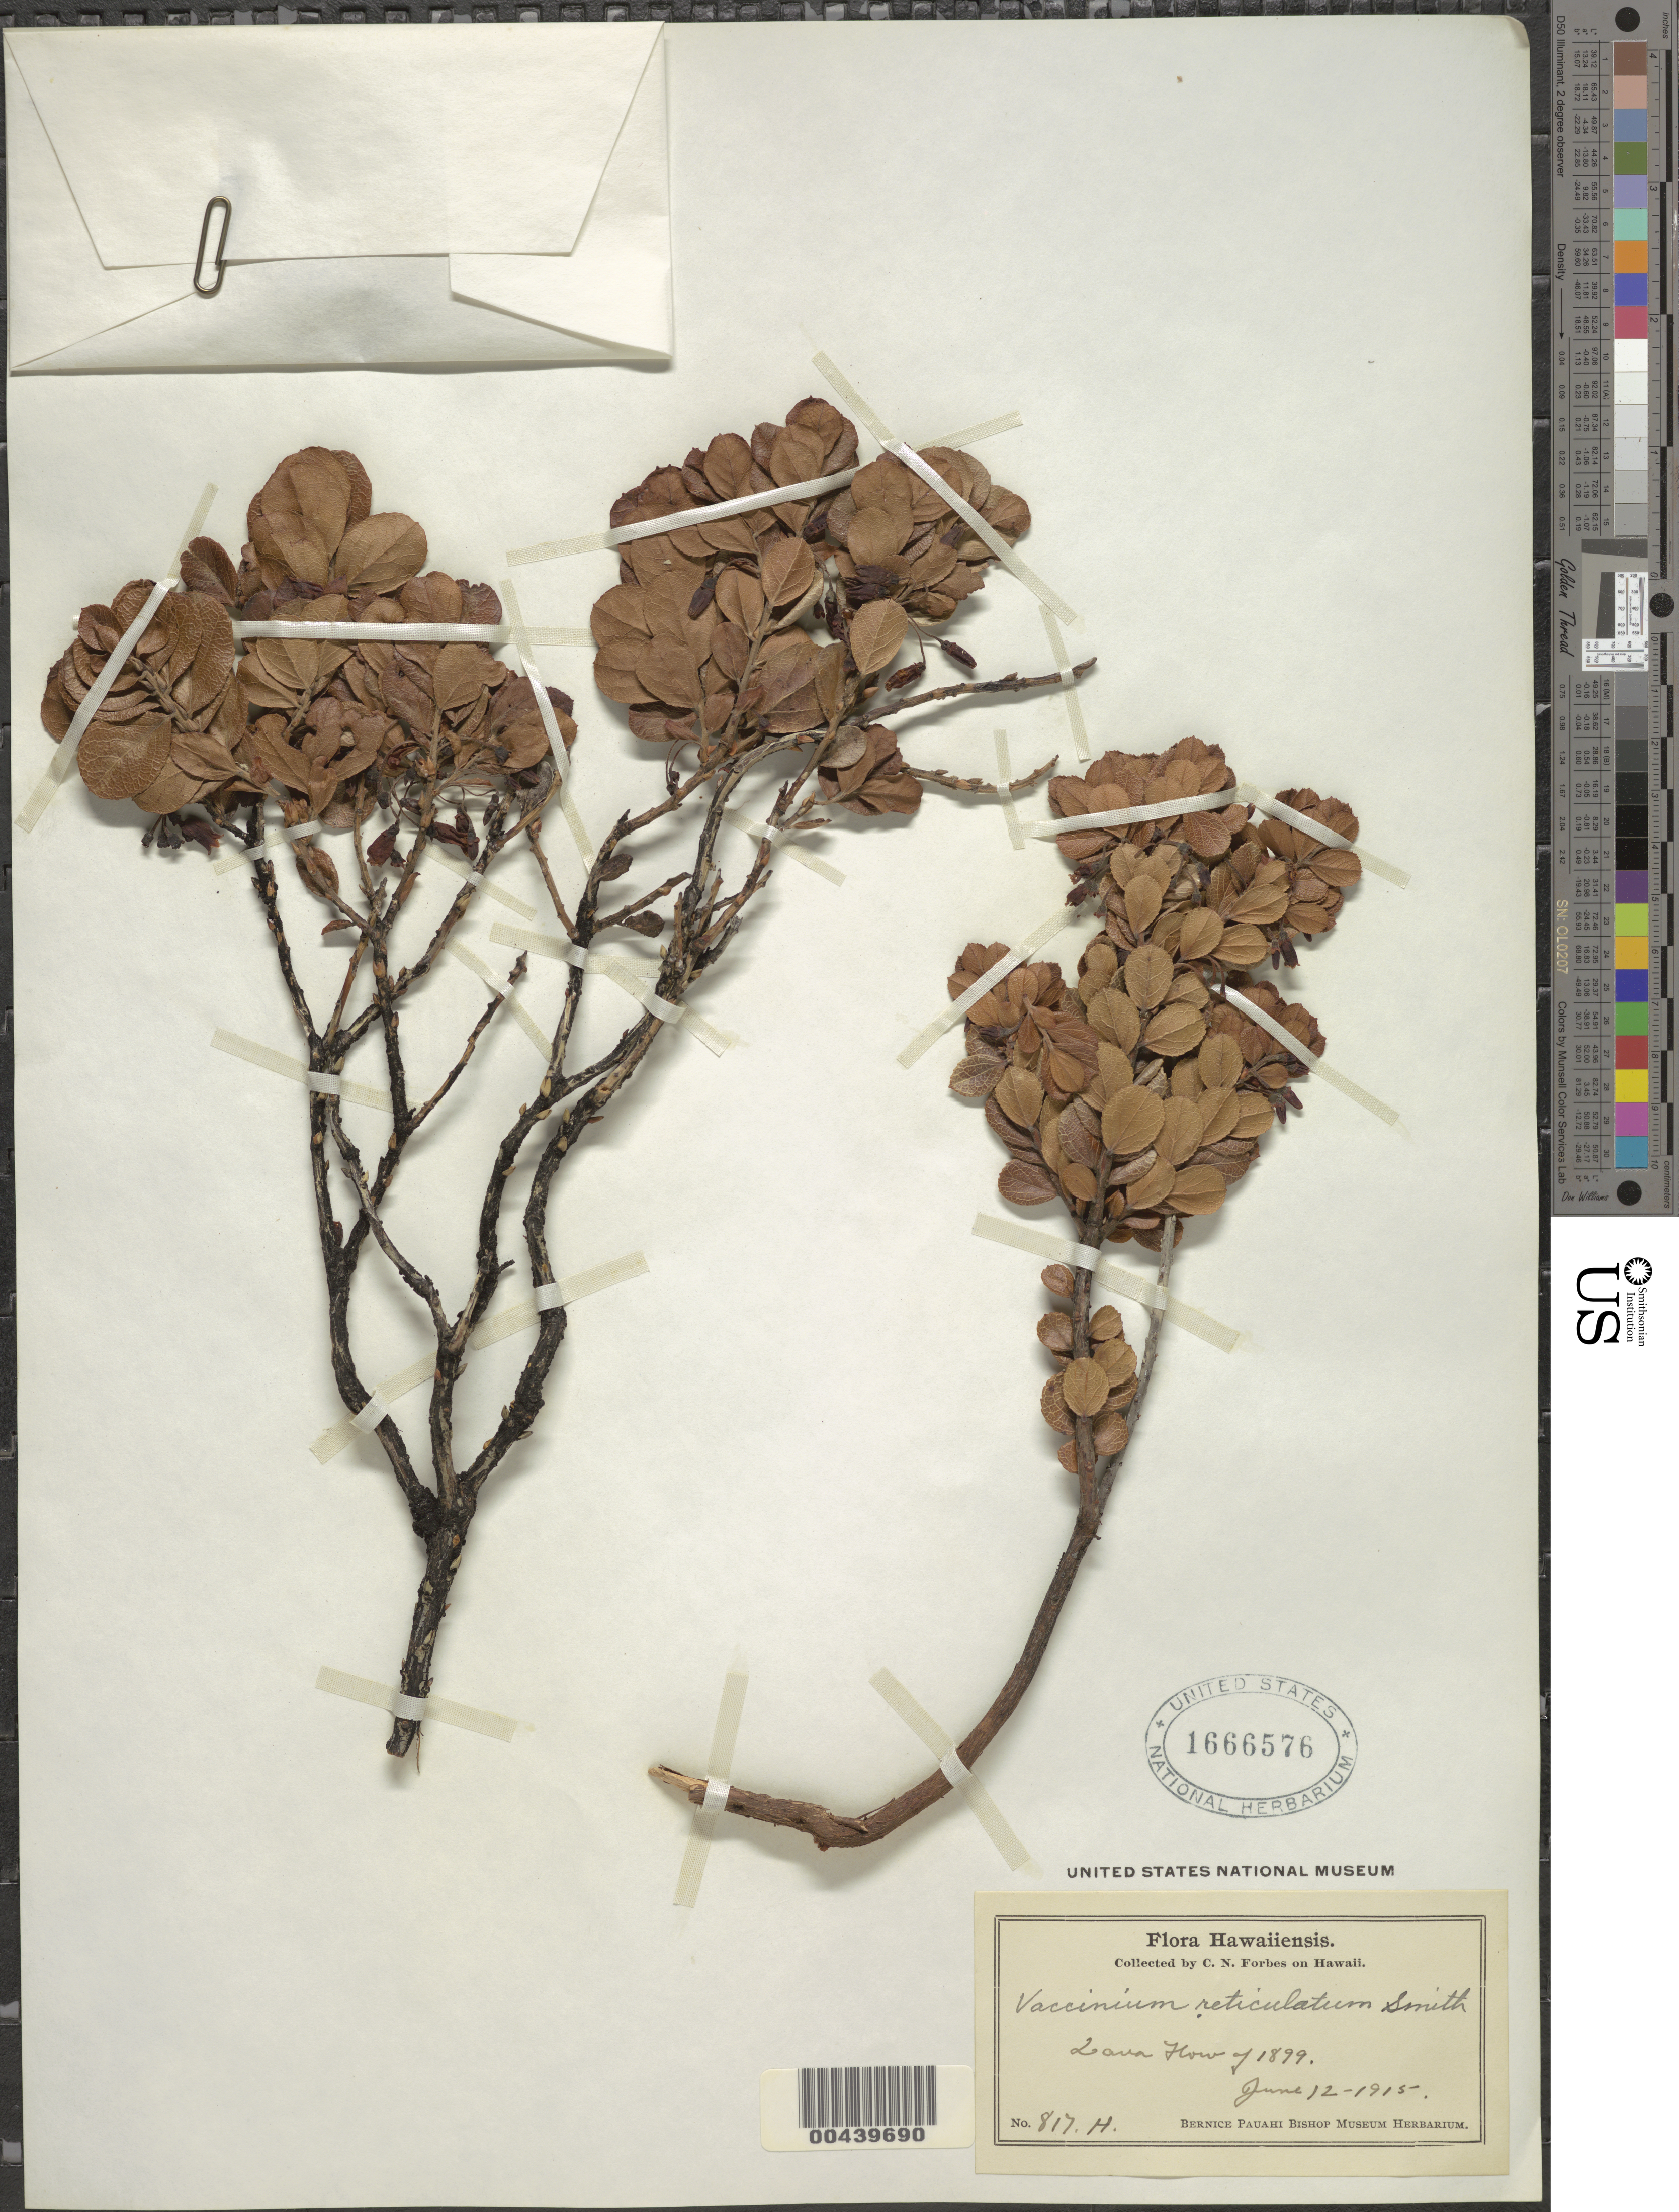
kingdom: Plantae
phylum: Tracheophyta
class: Magnoliopsida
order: Ericales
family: Ericaceae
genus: Vaccinium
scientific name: Vaccinium reticulatum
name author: Sm.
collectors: C. N. Forbes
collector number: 817.H.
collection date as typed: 12 Jun 1915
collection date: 1915-06-12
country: United States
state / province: Hawaii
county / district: Hawaii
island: Hawaii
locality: Lava Flow of 1899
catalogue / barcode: US 1666576